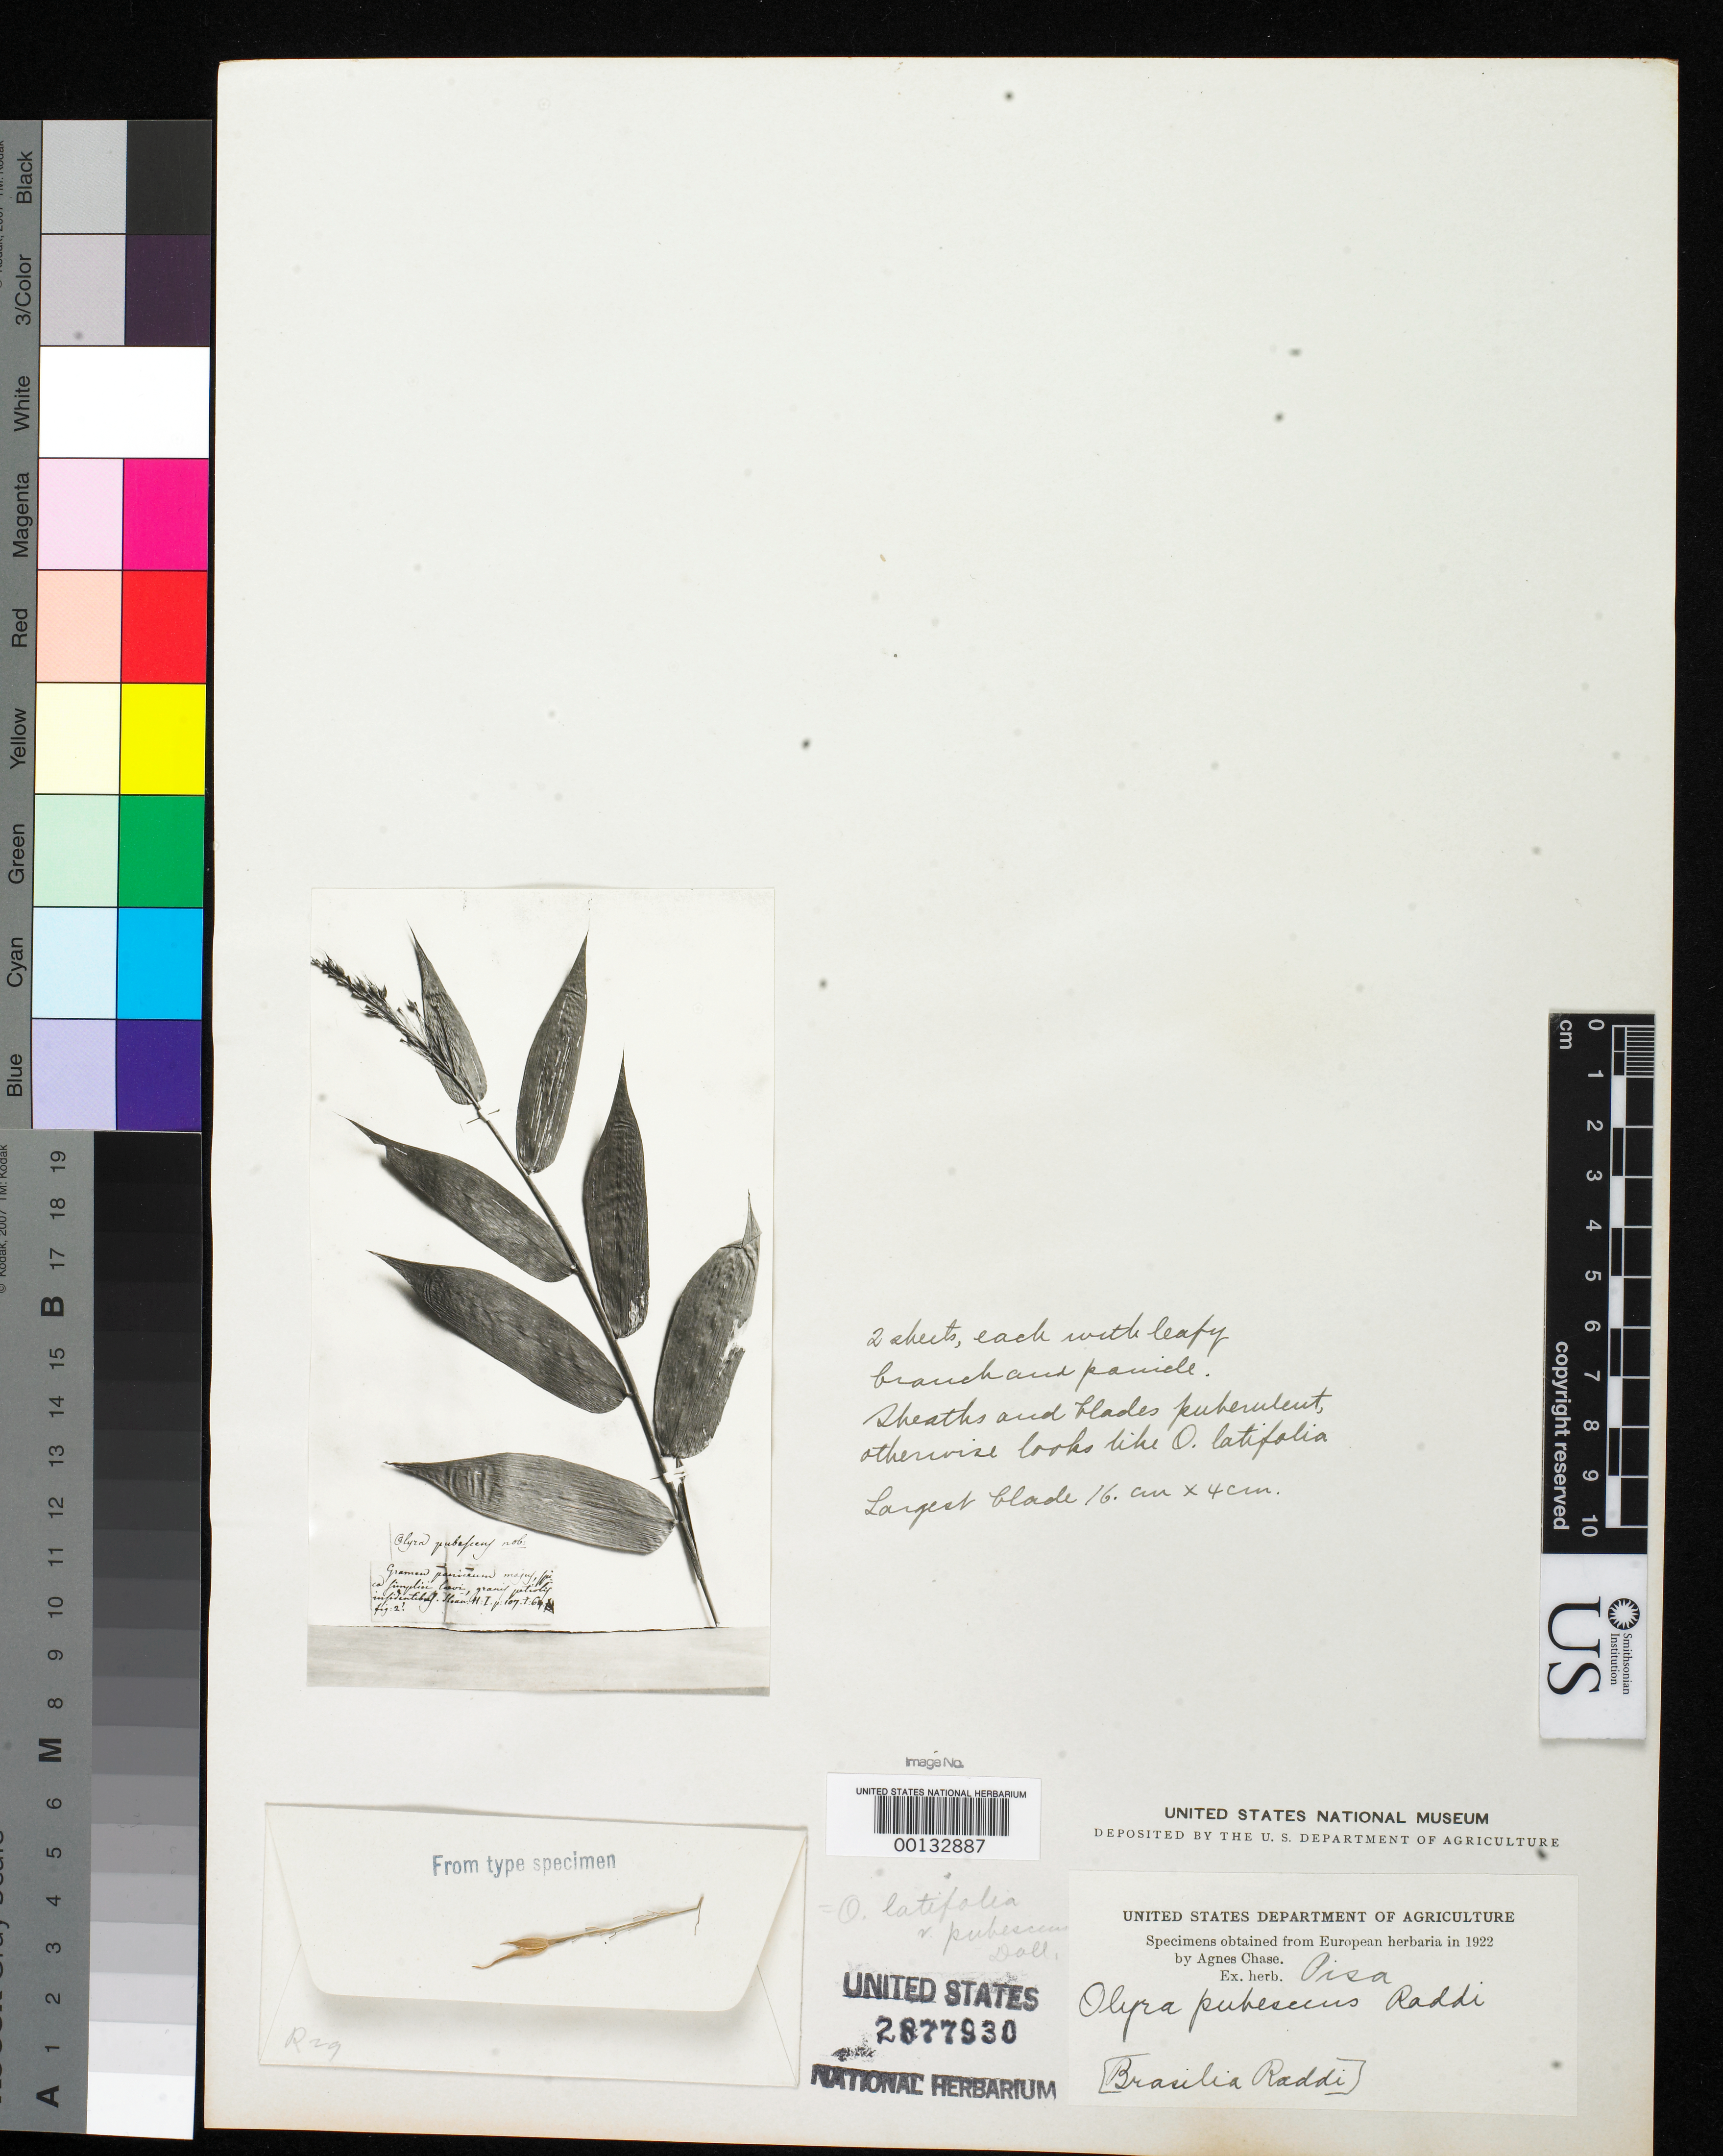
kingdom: Plantae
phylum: Tracheophyta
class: Liliopsida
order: Poales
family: Poaceae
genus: Olyra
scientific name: Olyra pubescens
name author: Raddi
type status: Type Fragment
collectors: G. Raddi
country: Brazil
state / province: Rio de Janeiro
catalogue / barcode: US 2877930